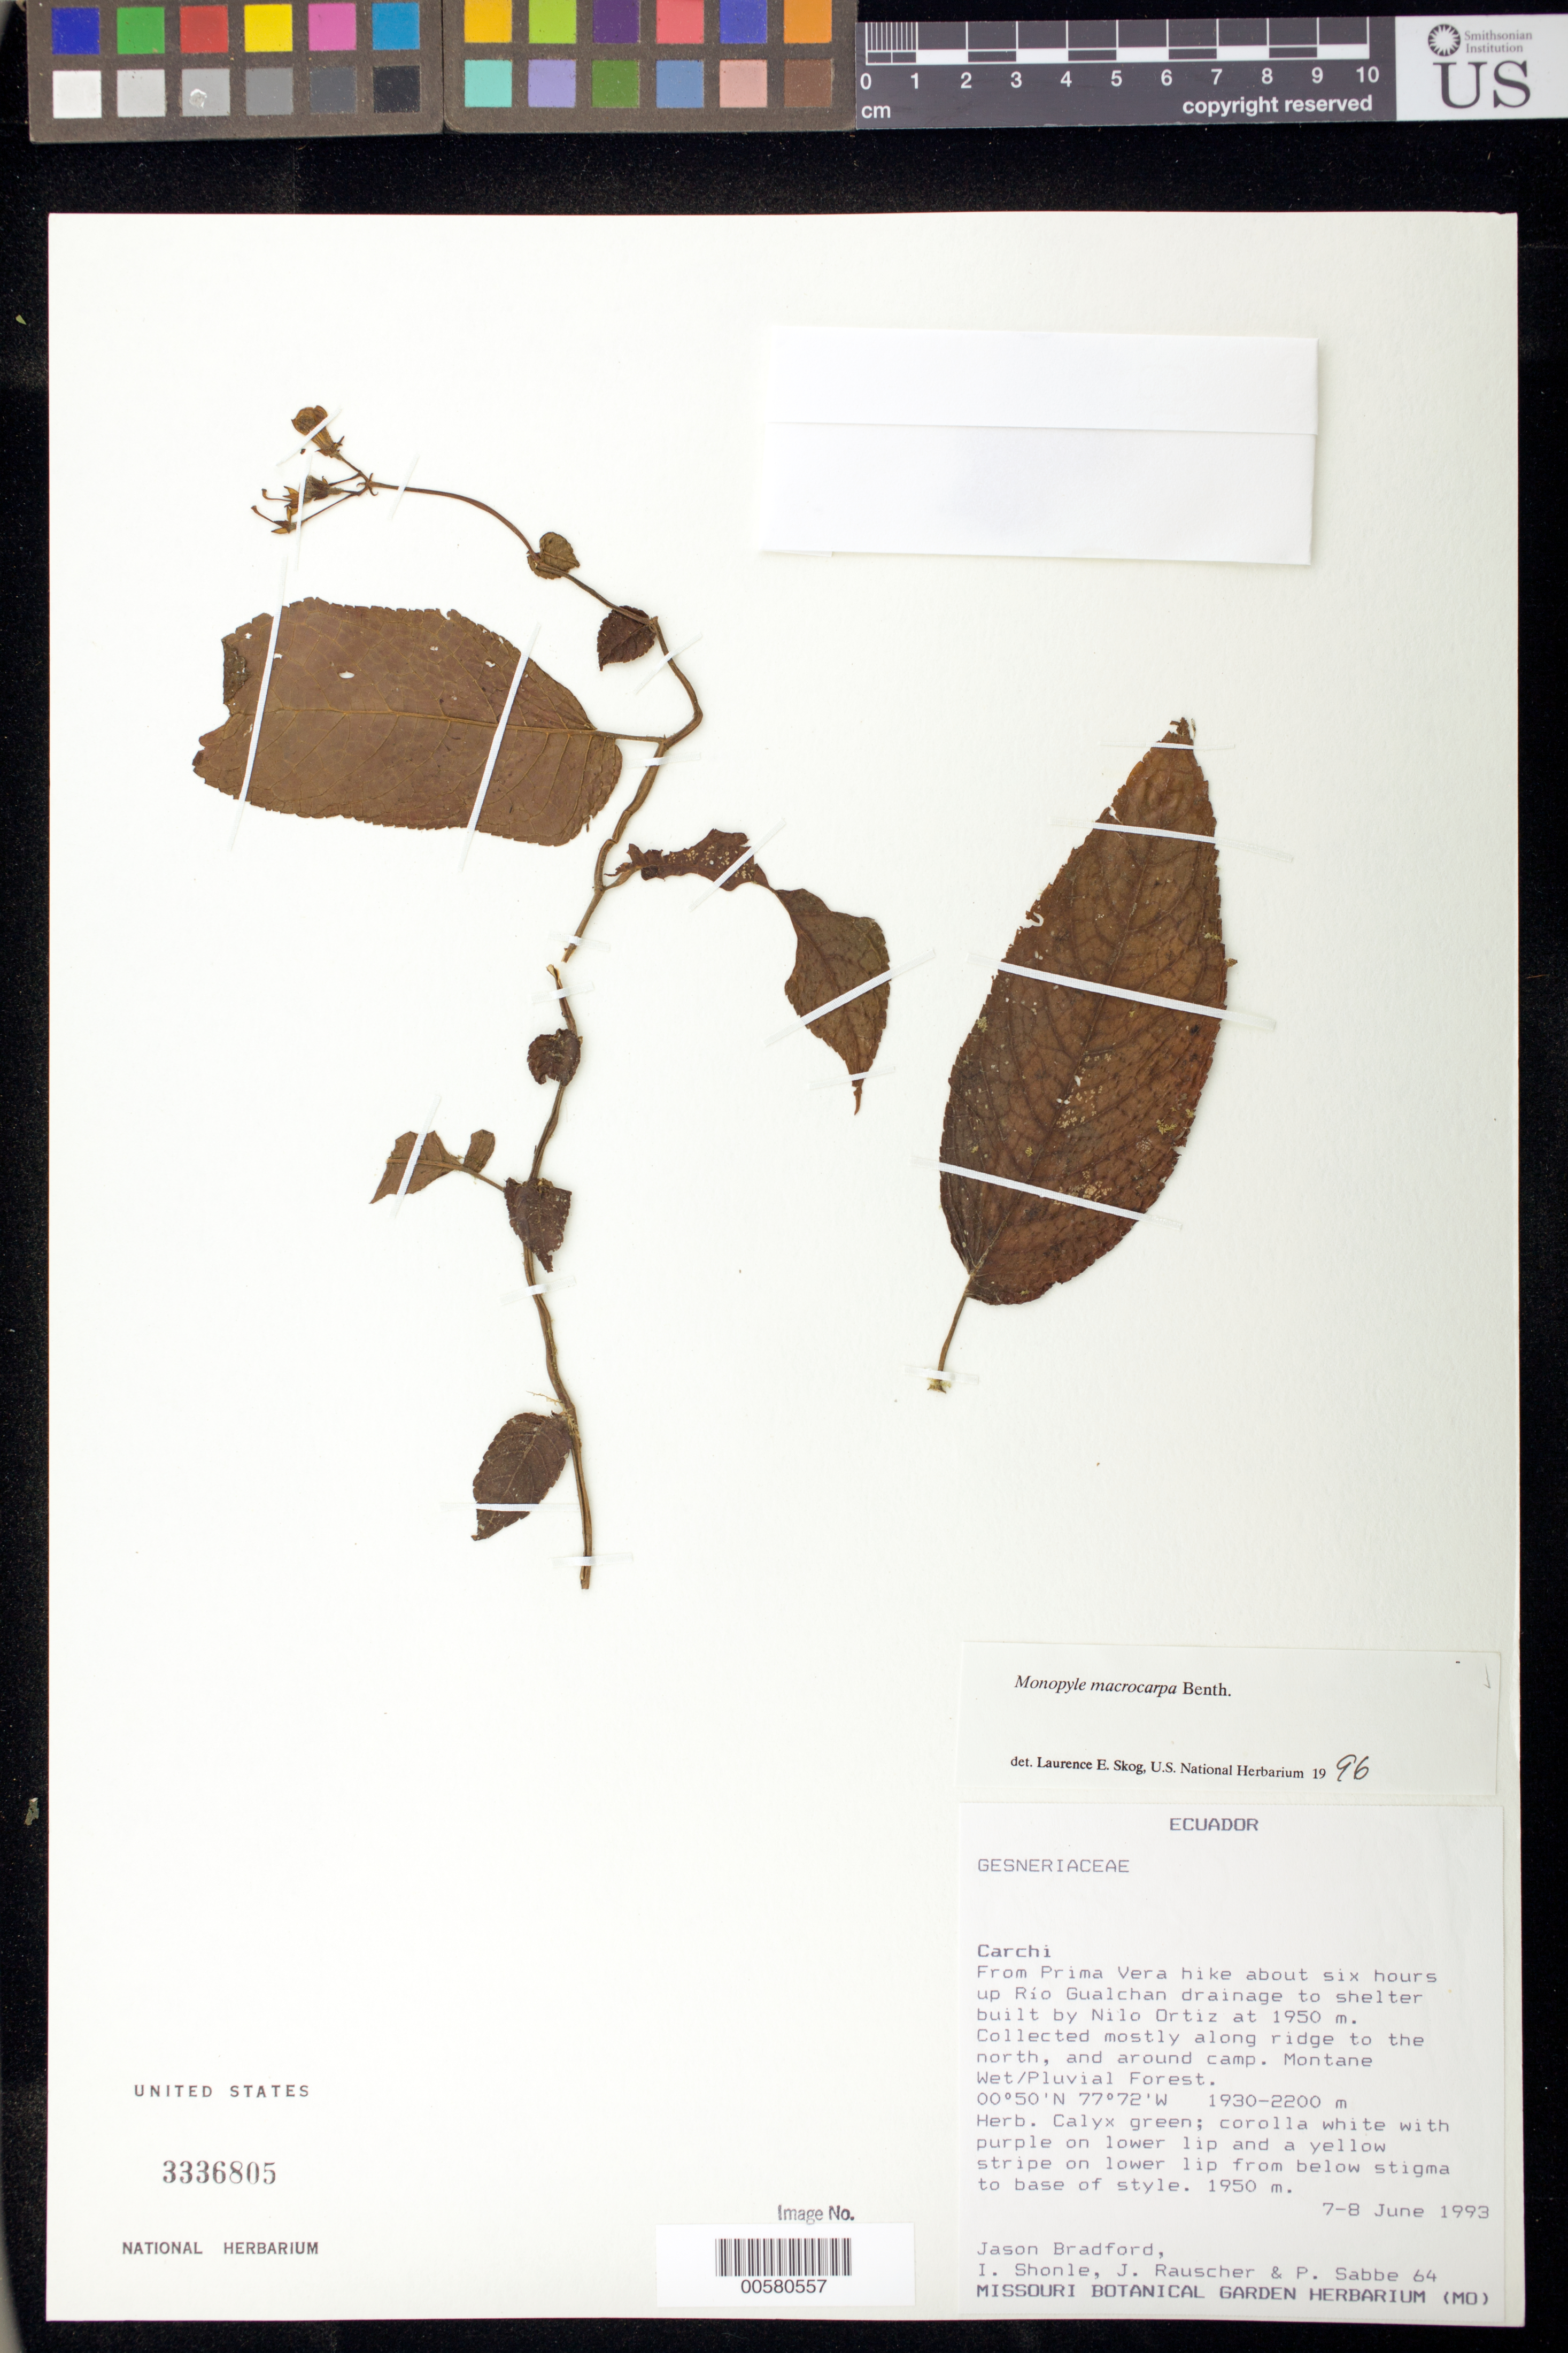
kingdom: Plantae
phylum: Tracheophyta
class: Magnoliopsida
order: Lamiales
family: Gesneriaceae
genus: Monopyle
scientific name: Monopyle macrocarpa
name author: Benth.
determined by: Clark, J. L., (SEL), The Marie Selby Botanical Garden (UNITED STATES)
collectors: J. C. Bradford, I. Shonle, J. Rauscher & P. Sabbe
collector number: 64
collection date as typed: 7-8 Jun 1993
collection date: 1993-06-07/1993-06-08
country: Ecuador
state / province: Carchi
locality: From Prima Vera hike about six hours up Río Gualchan drainage to shelter built by Nilo Ortiz at 1950 m; mostly along ridge to the north, and around camp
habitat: Montane wet/pluvial forest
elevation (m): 1950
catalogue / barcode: US 3336805